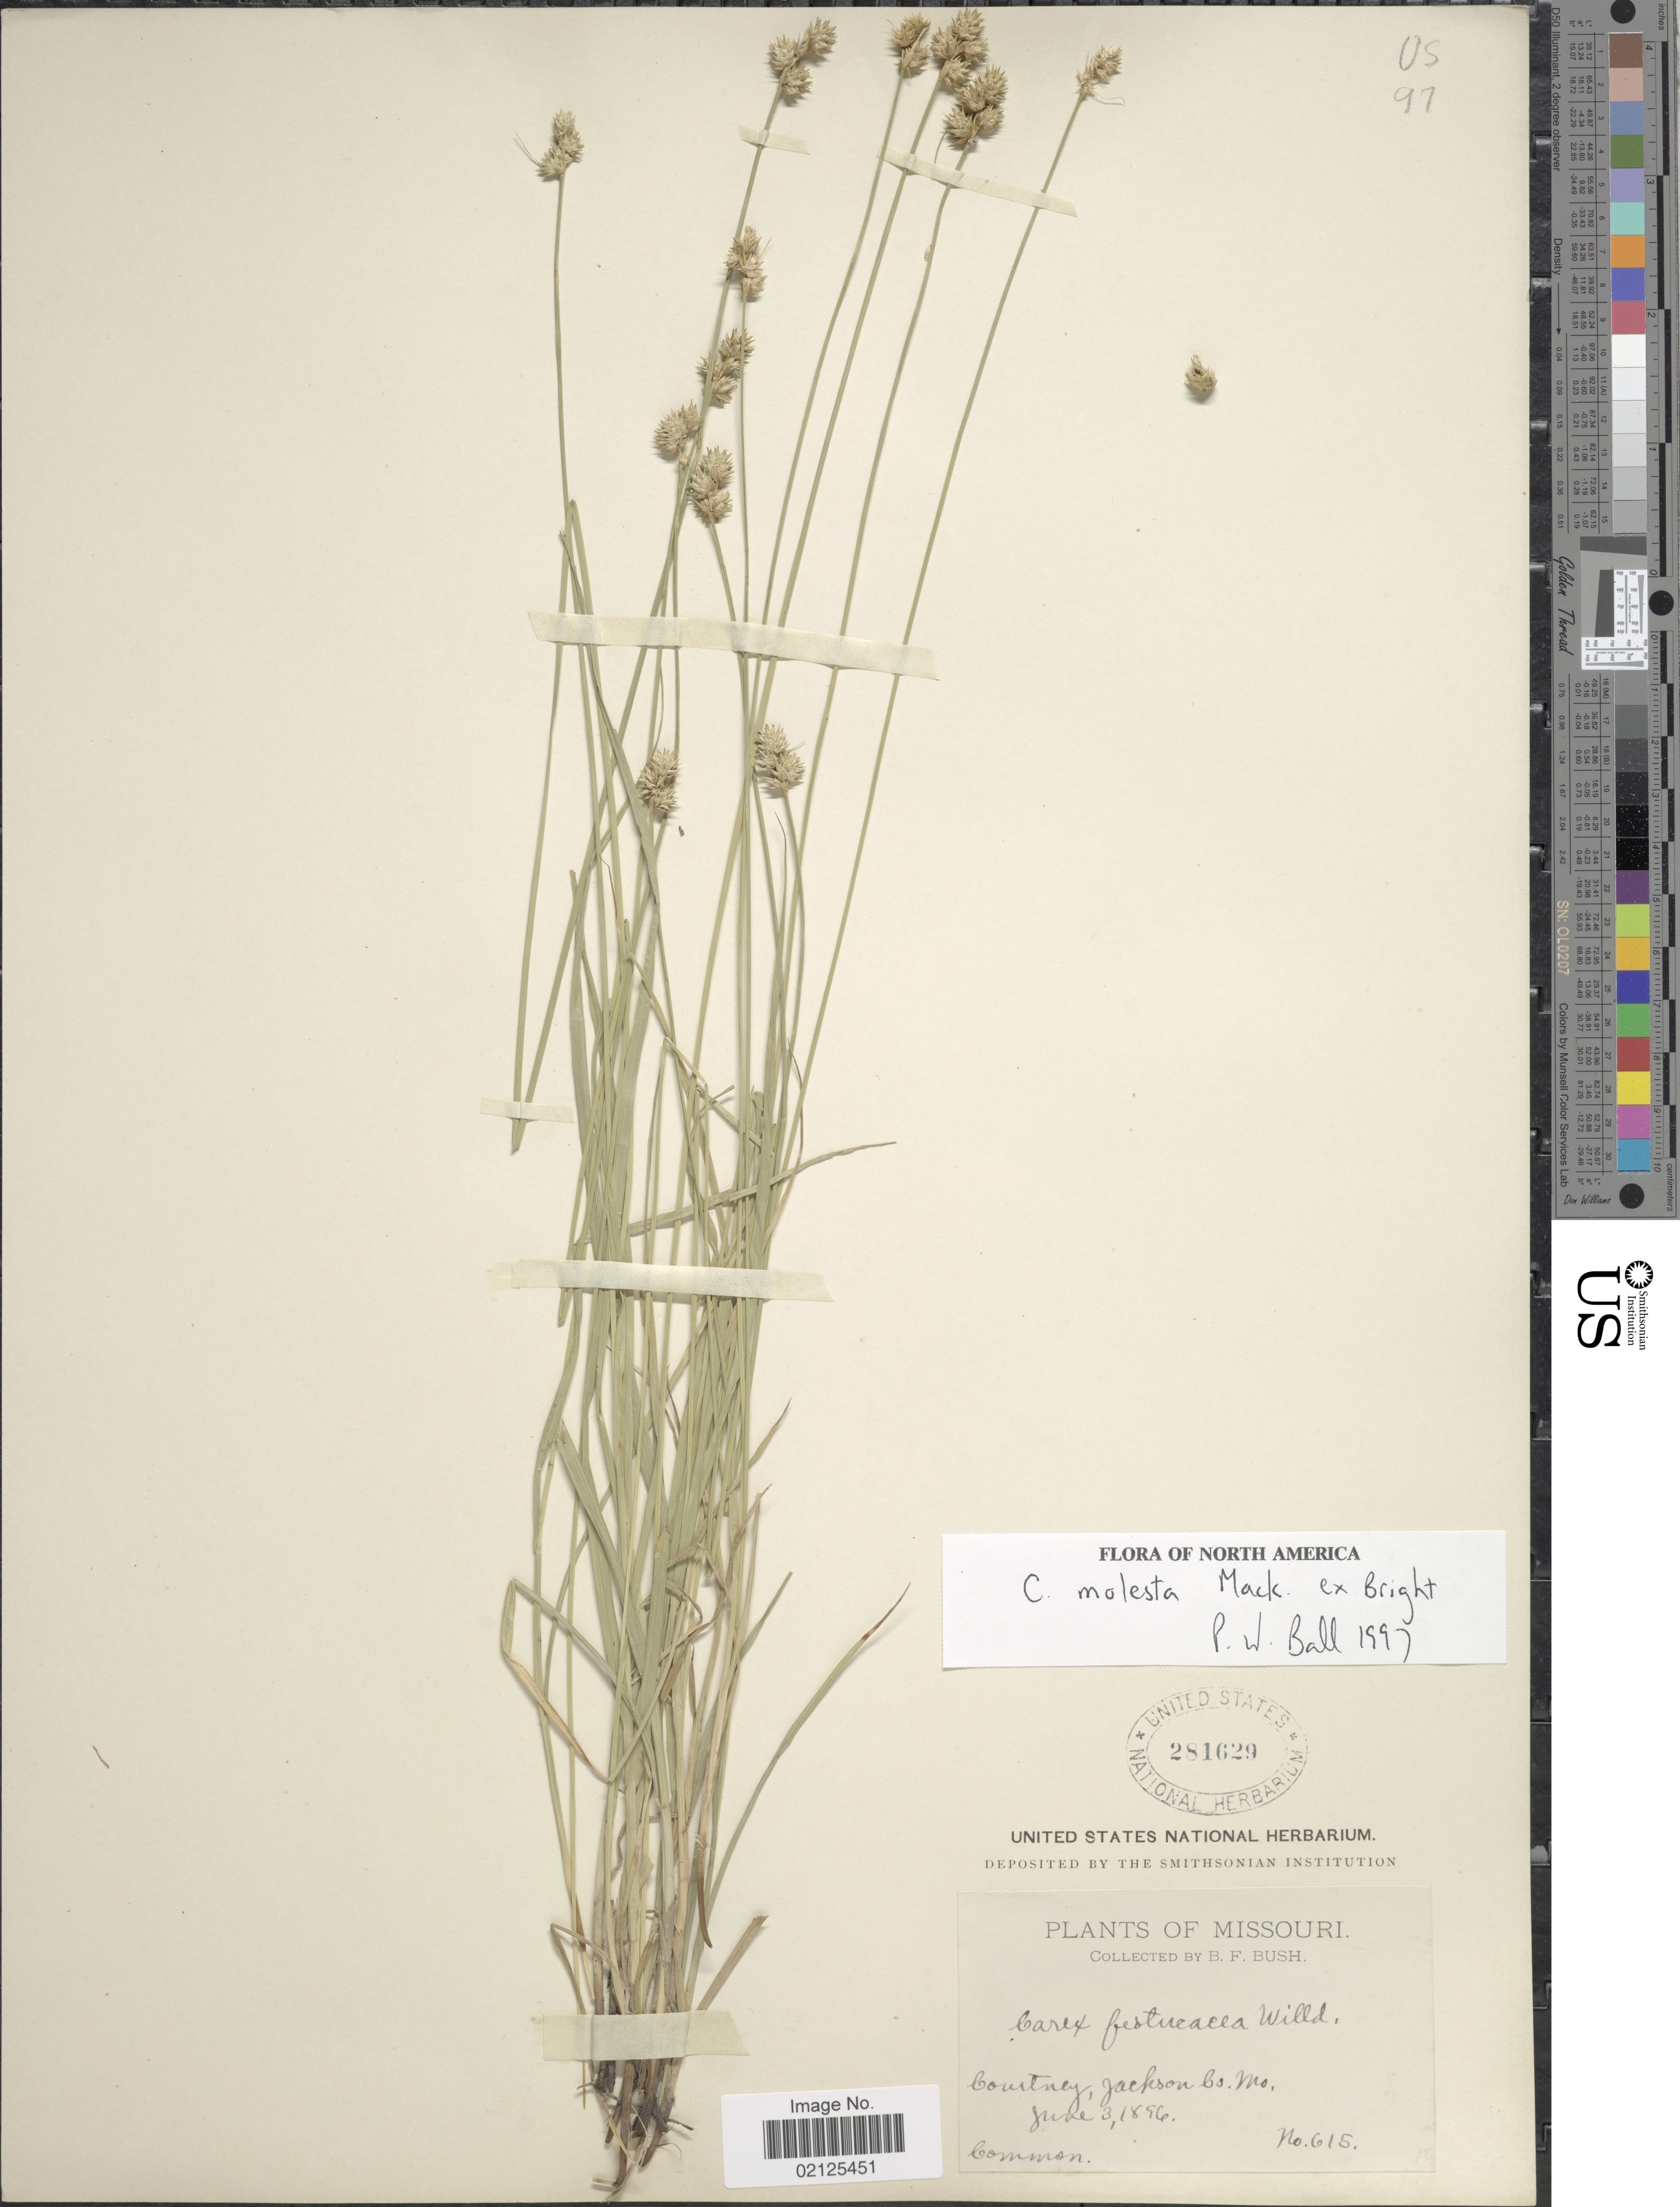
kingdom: Plantae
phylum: Tracheophyta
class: Liliopsida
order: Poales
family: Cyperaceae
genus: Carex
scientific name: Carex molesta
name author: Mack.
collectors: B. F. Bush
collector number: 615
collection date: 1896-06-03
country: United States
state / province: Missouri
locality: Courtney, Jackson Co, Common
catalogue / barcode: US 281629